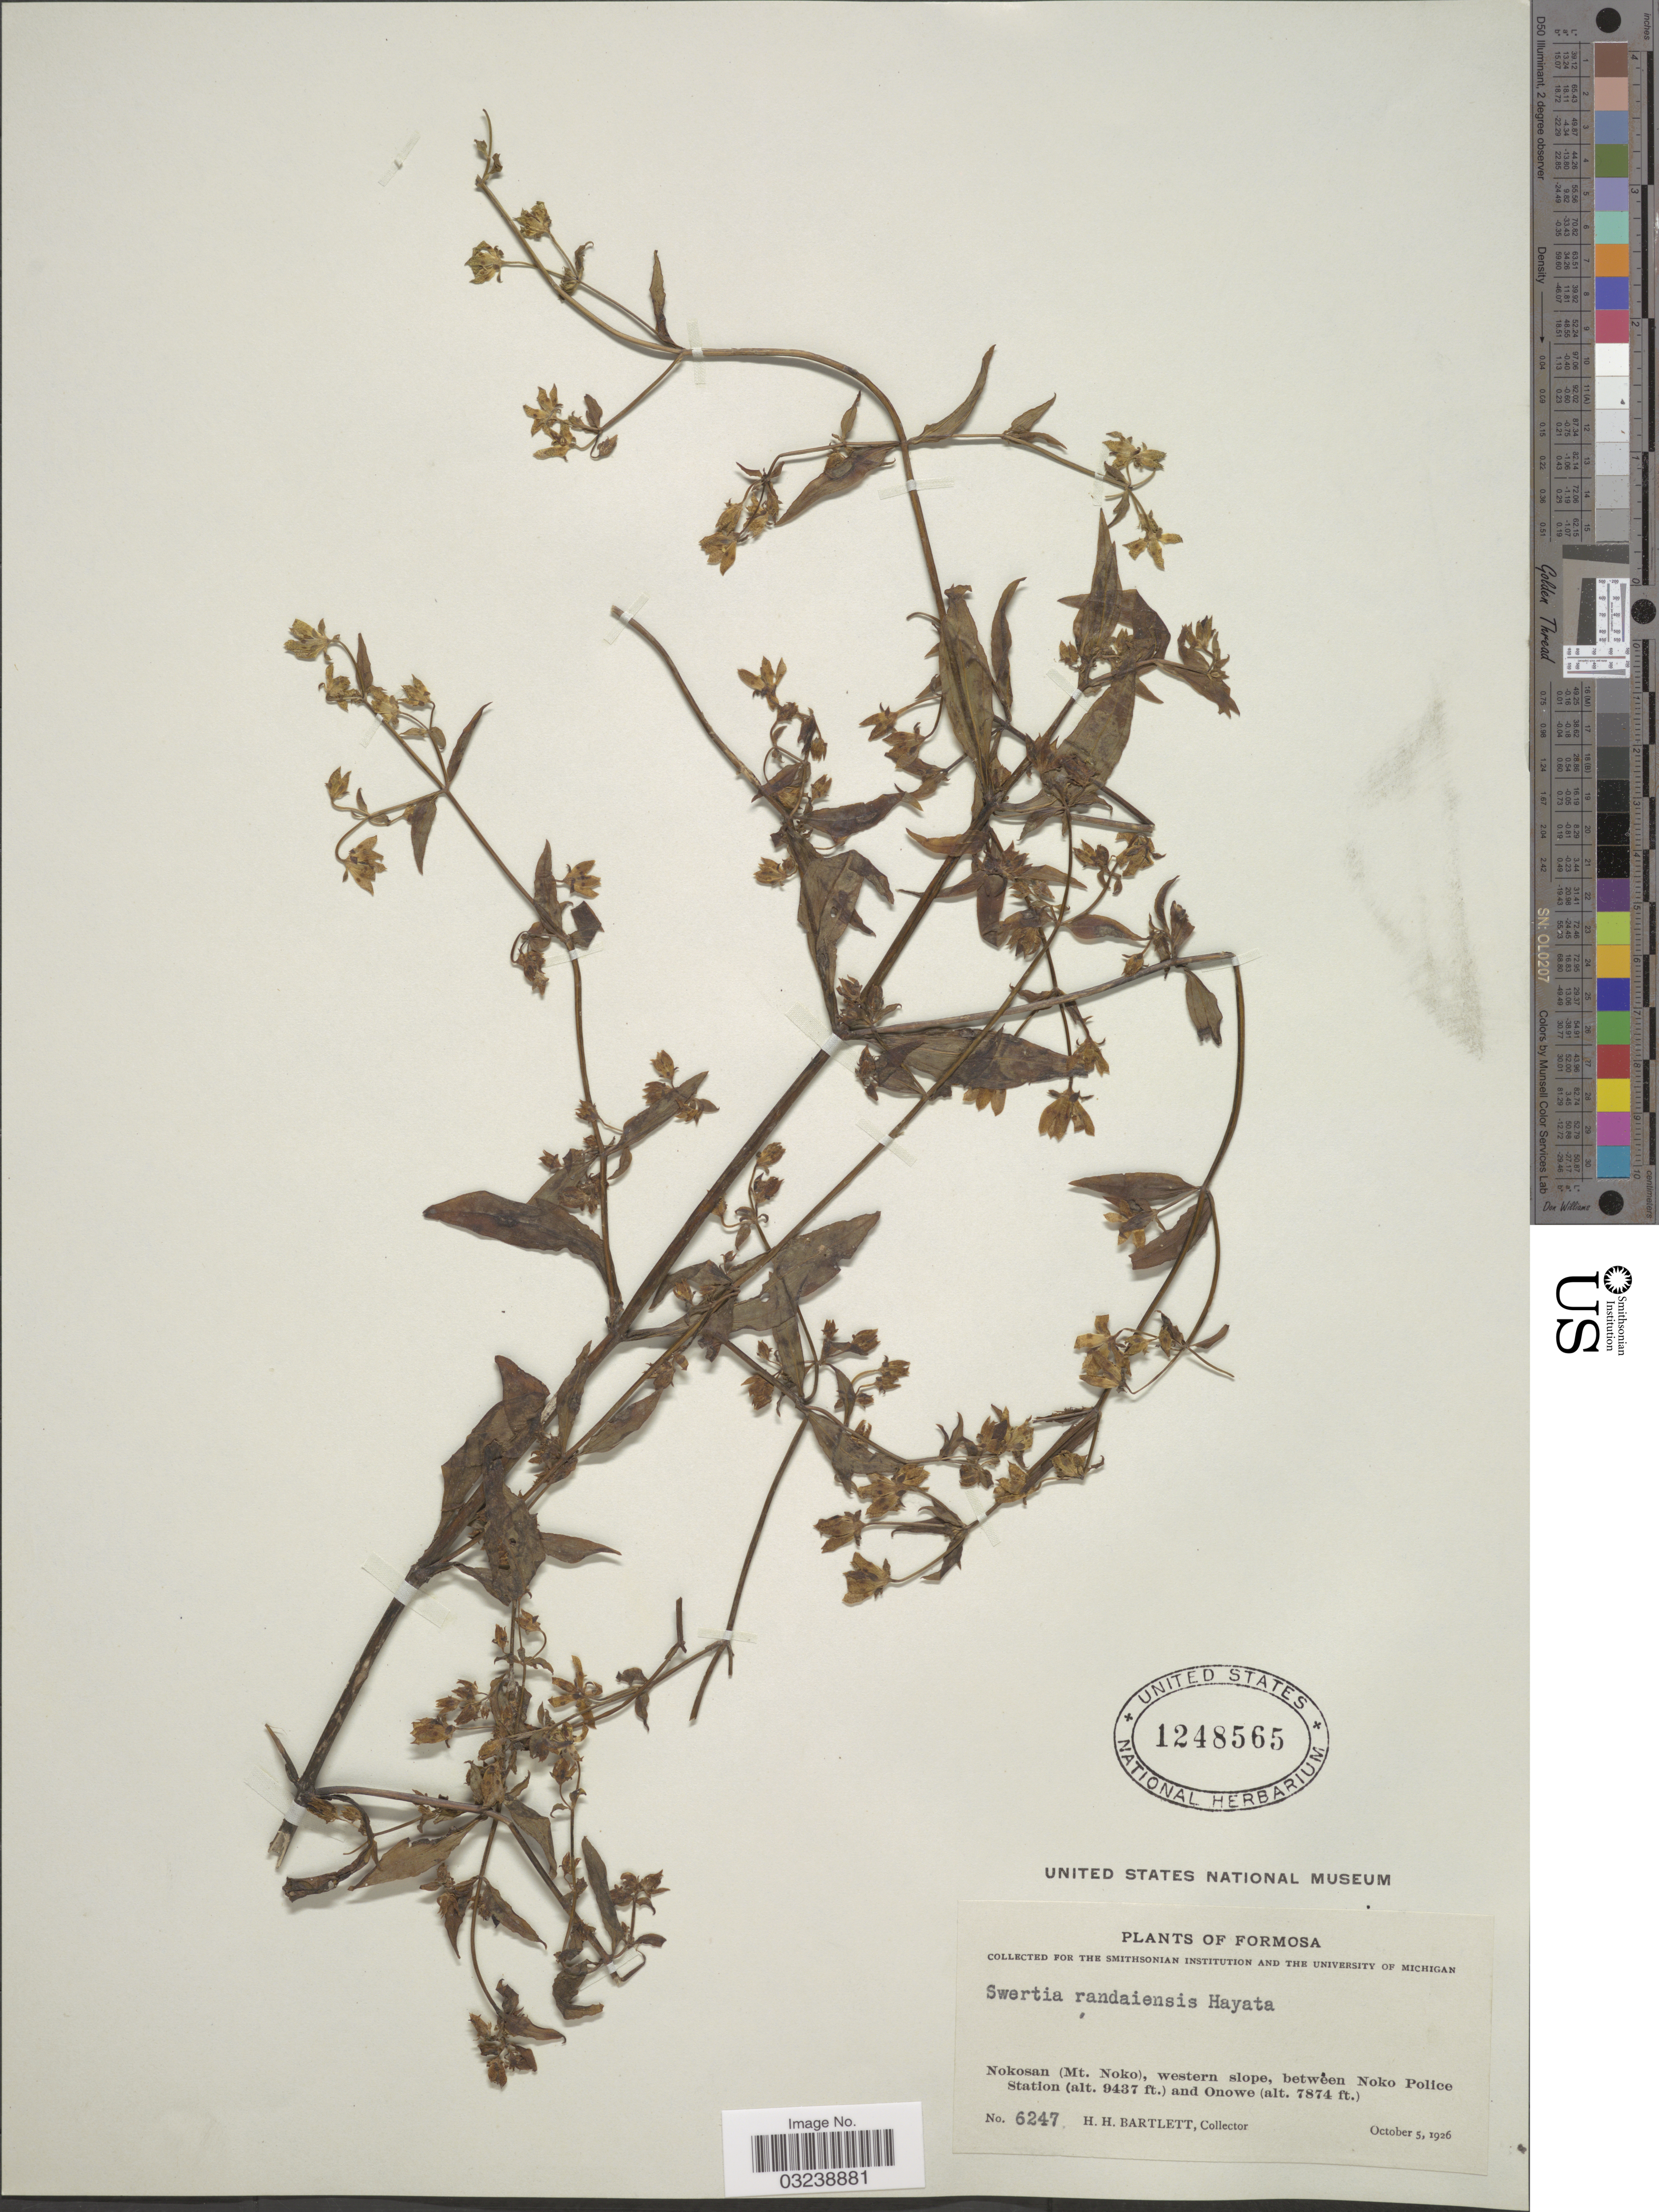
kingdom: Plantae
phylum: Tracheophyta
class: Magnoliopsida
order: Gentianales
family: Gentianaceae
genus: Swertia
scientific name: Swertia randaiensis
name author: Hayata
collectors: H. H. Bartlett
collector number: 6247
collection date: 1926-10-05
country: Taiwan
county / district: Hualien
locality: Formosa. Nokosan (Mt. Noko), western slope, between Noko Police Station and Onowe.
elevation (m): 2400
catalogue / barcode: US 1248565